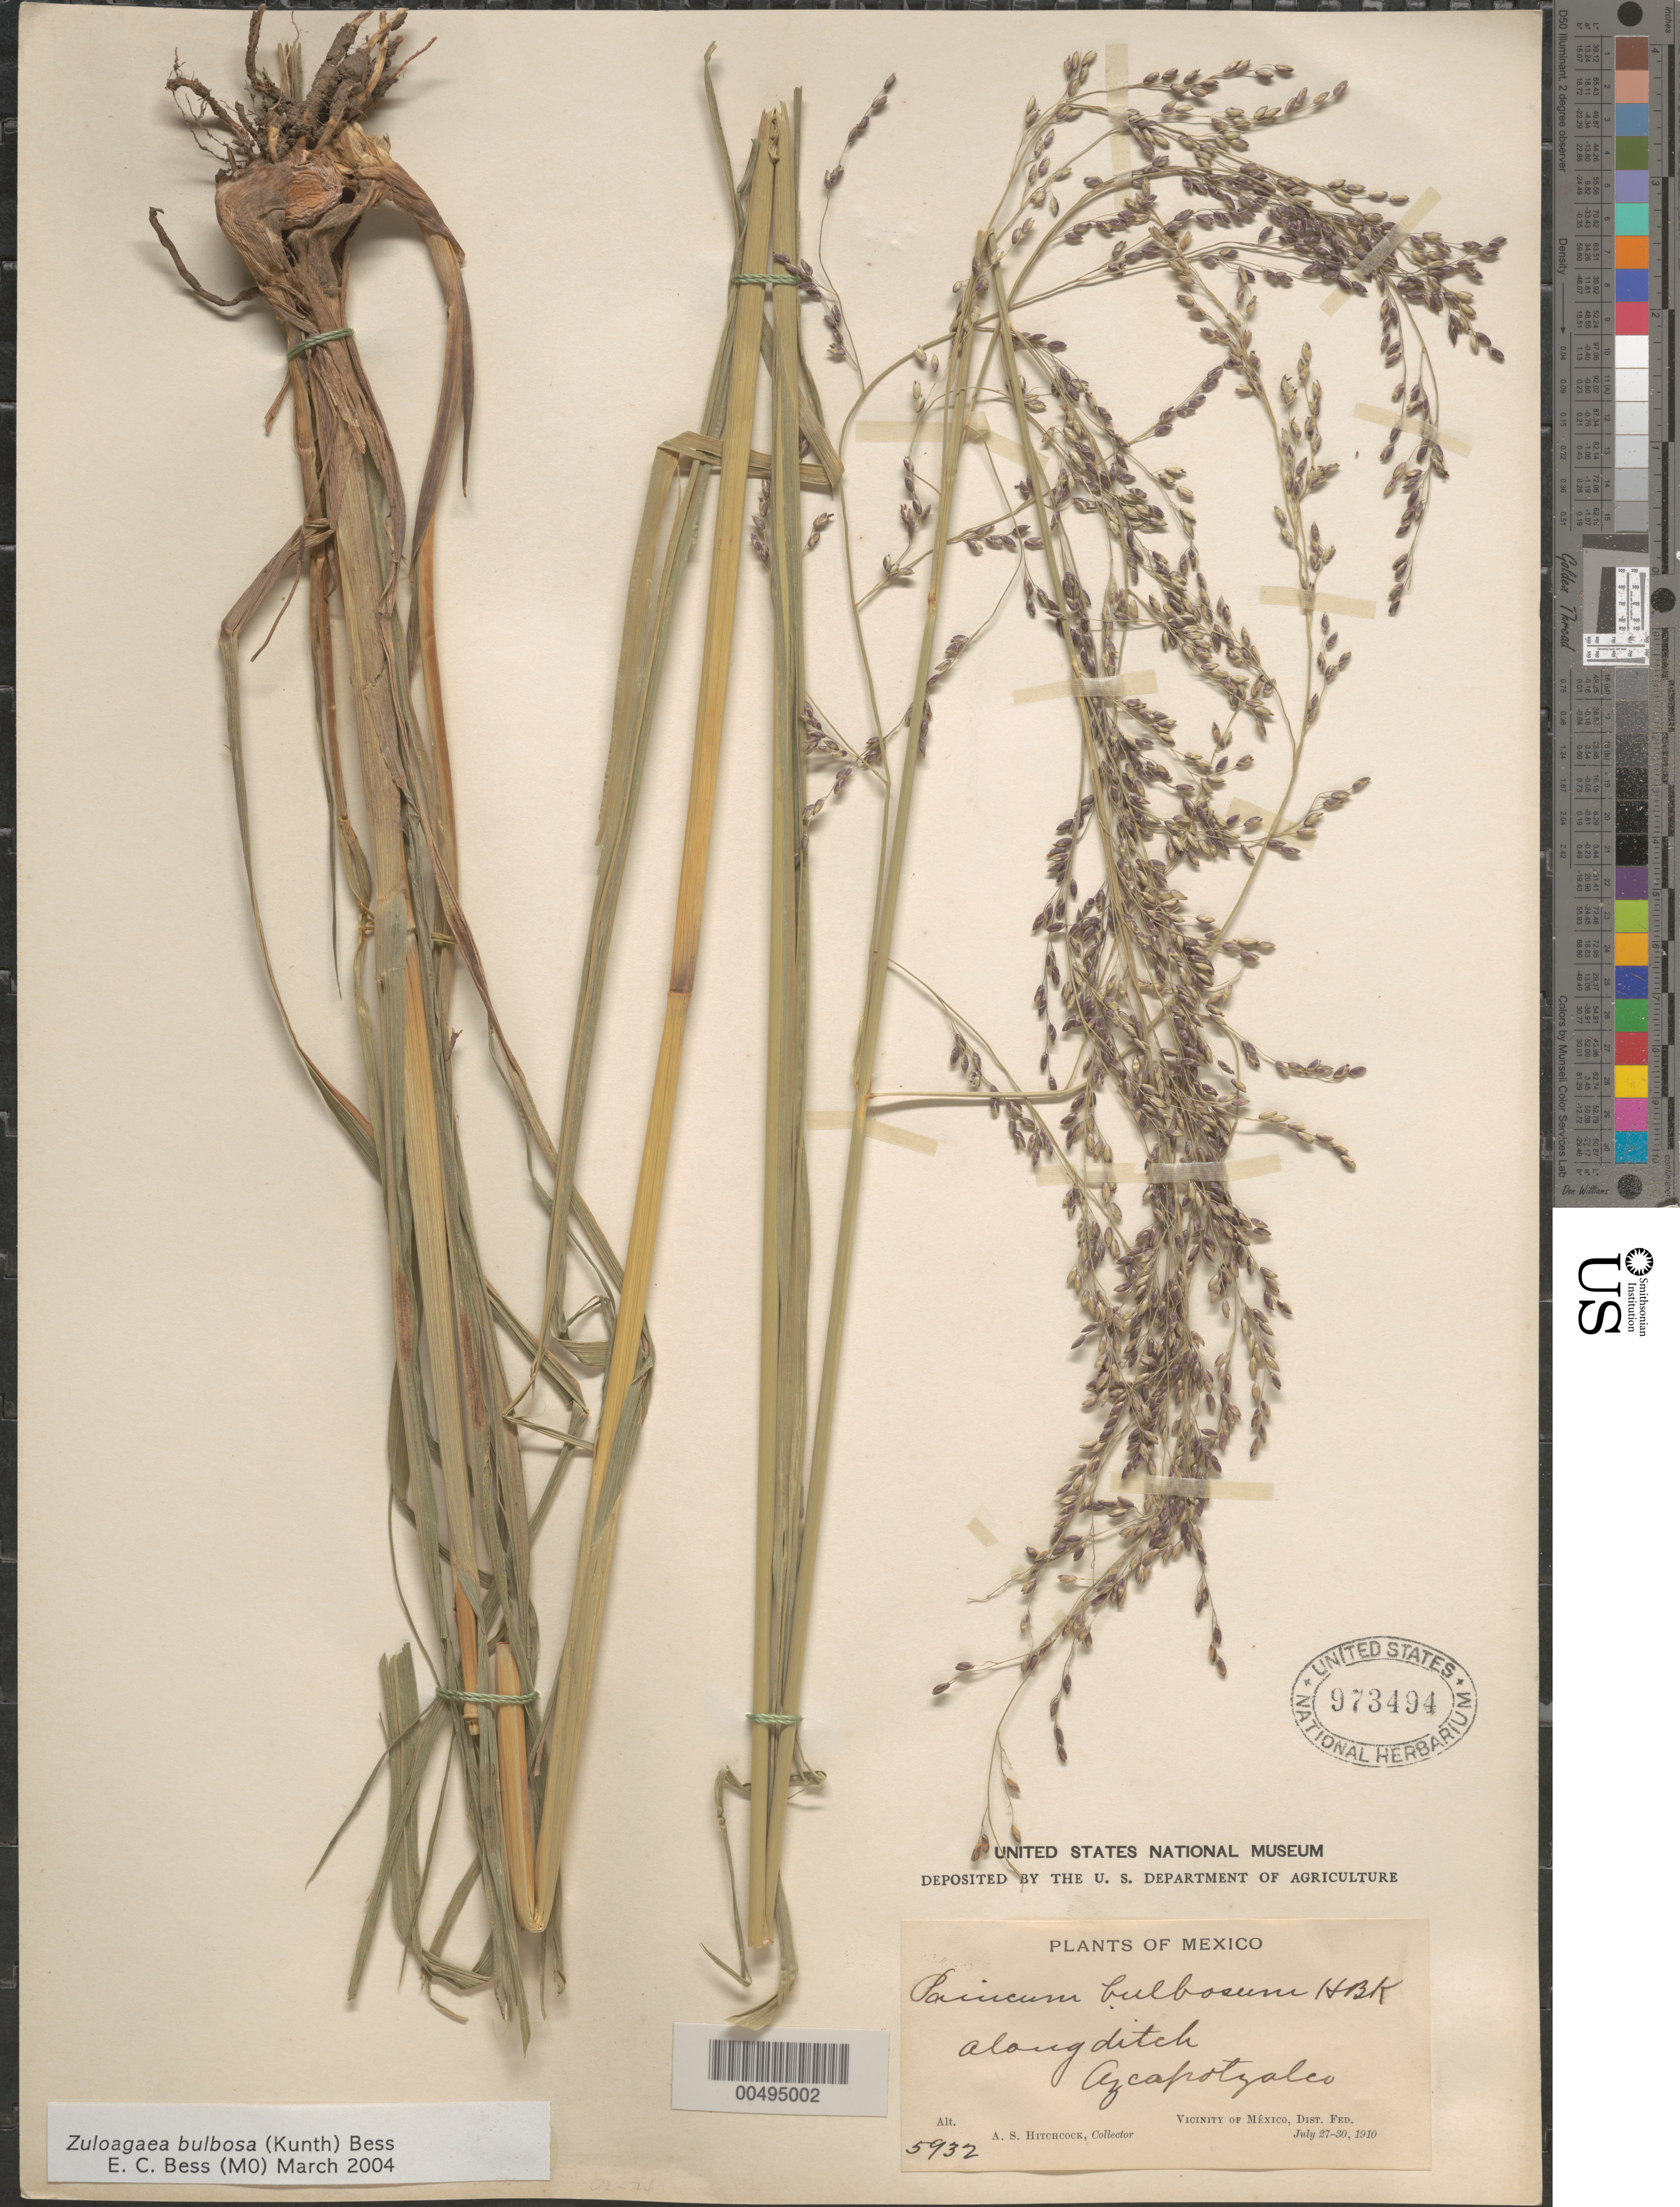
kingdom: Plantae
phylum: Tracheophyta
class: Liliopsida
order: Poales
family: Poaceae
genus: Panicum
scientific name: Panicum bulbosum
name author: Kunth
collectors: A. S. Hitchcock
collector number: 5932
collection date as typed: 27 Jul 1910 to 30 Jul 1910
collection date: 1910-07-27/1910-07-30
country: Mexico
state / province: Distrito Federal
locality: Azcapotzalco, vicinity of Mexico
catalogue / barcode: US 973494